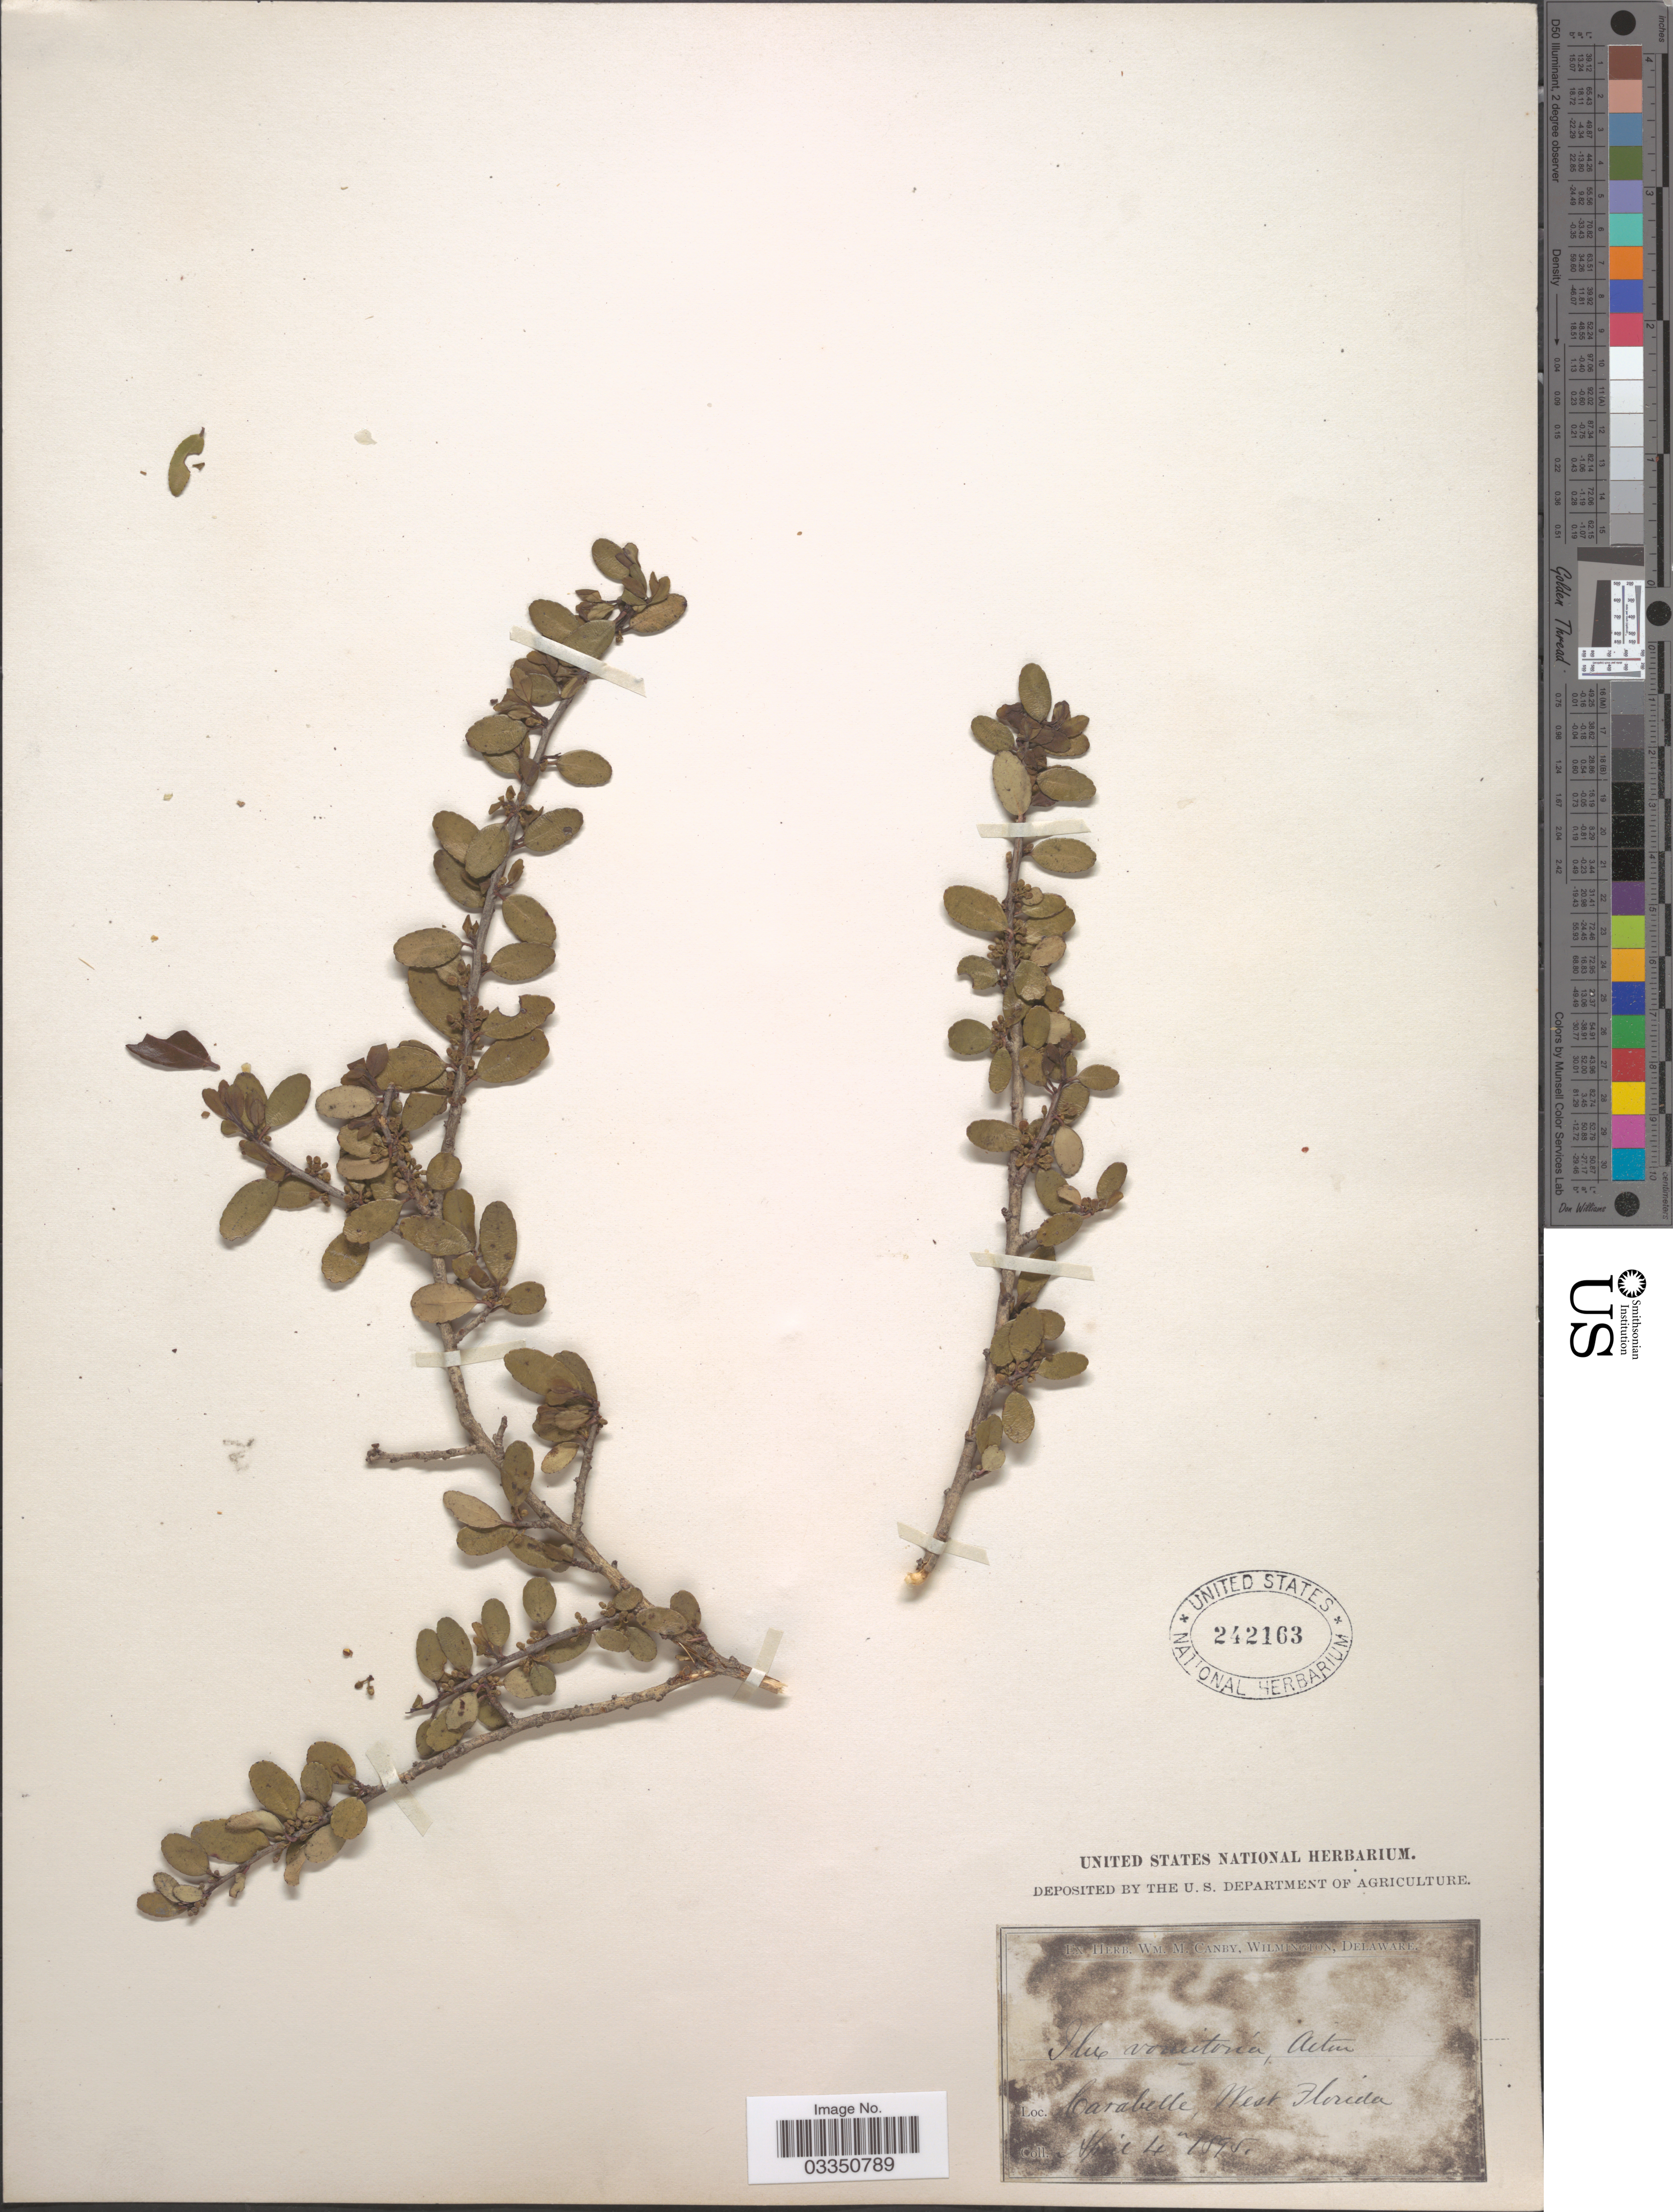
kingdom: Plantae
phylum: Tracheophyta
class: Magnoliopsida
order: Aquifoliales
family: Aquifoliaceae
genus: Ilex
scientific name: Ilex vomitoria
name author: Aiton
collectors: ex herb. W.M. Canby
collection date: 1895-04-04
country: United States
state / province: Florida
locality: Carabelle, West Florida.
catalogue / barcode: US 242163